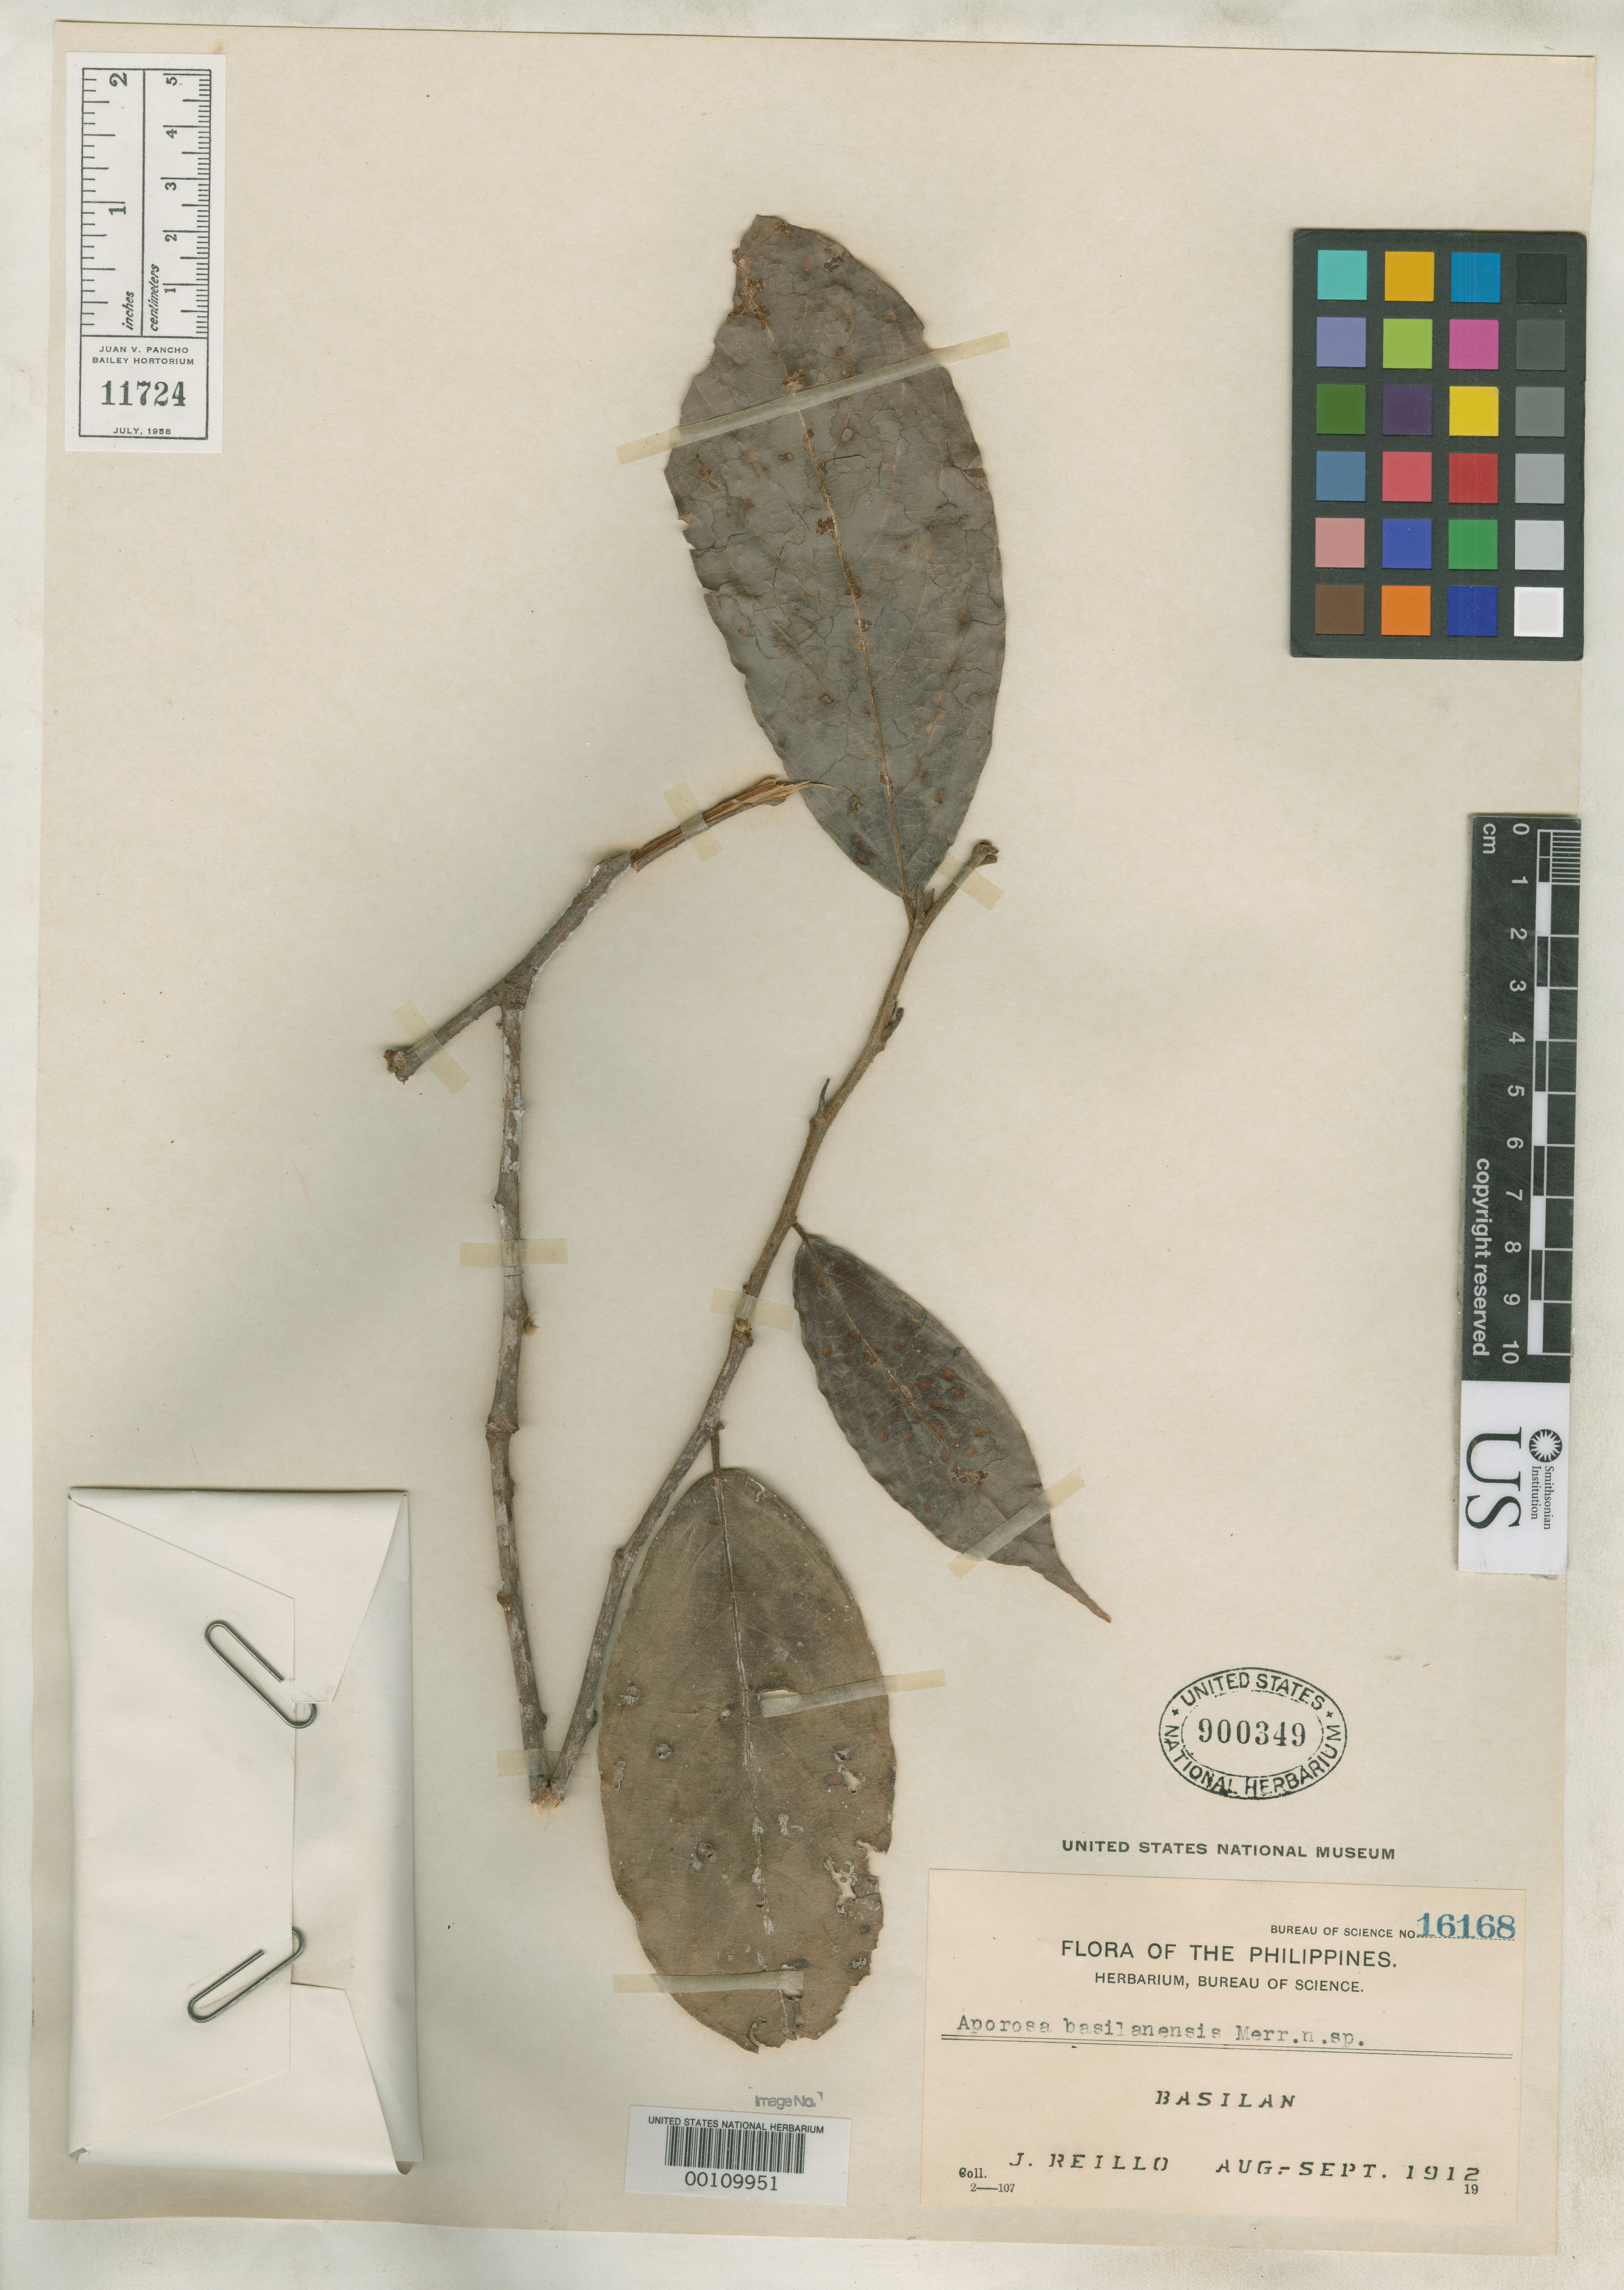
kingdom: Plantae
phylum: Tracheophyta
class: Magnoliopsida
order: Malpighiales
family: Phyllanthaceae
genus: Aporosa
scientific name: Aporosa basilanensis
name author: Merr.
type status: Isotype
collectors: J. Reillo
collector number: Bur. Sci. 16168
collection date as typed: Aug 1912 to -- Sep 1912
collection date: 1912-08/1912-09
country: Philippines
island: Basilan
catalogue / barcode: US 900349